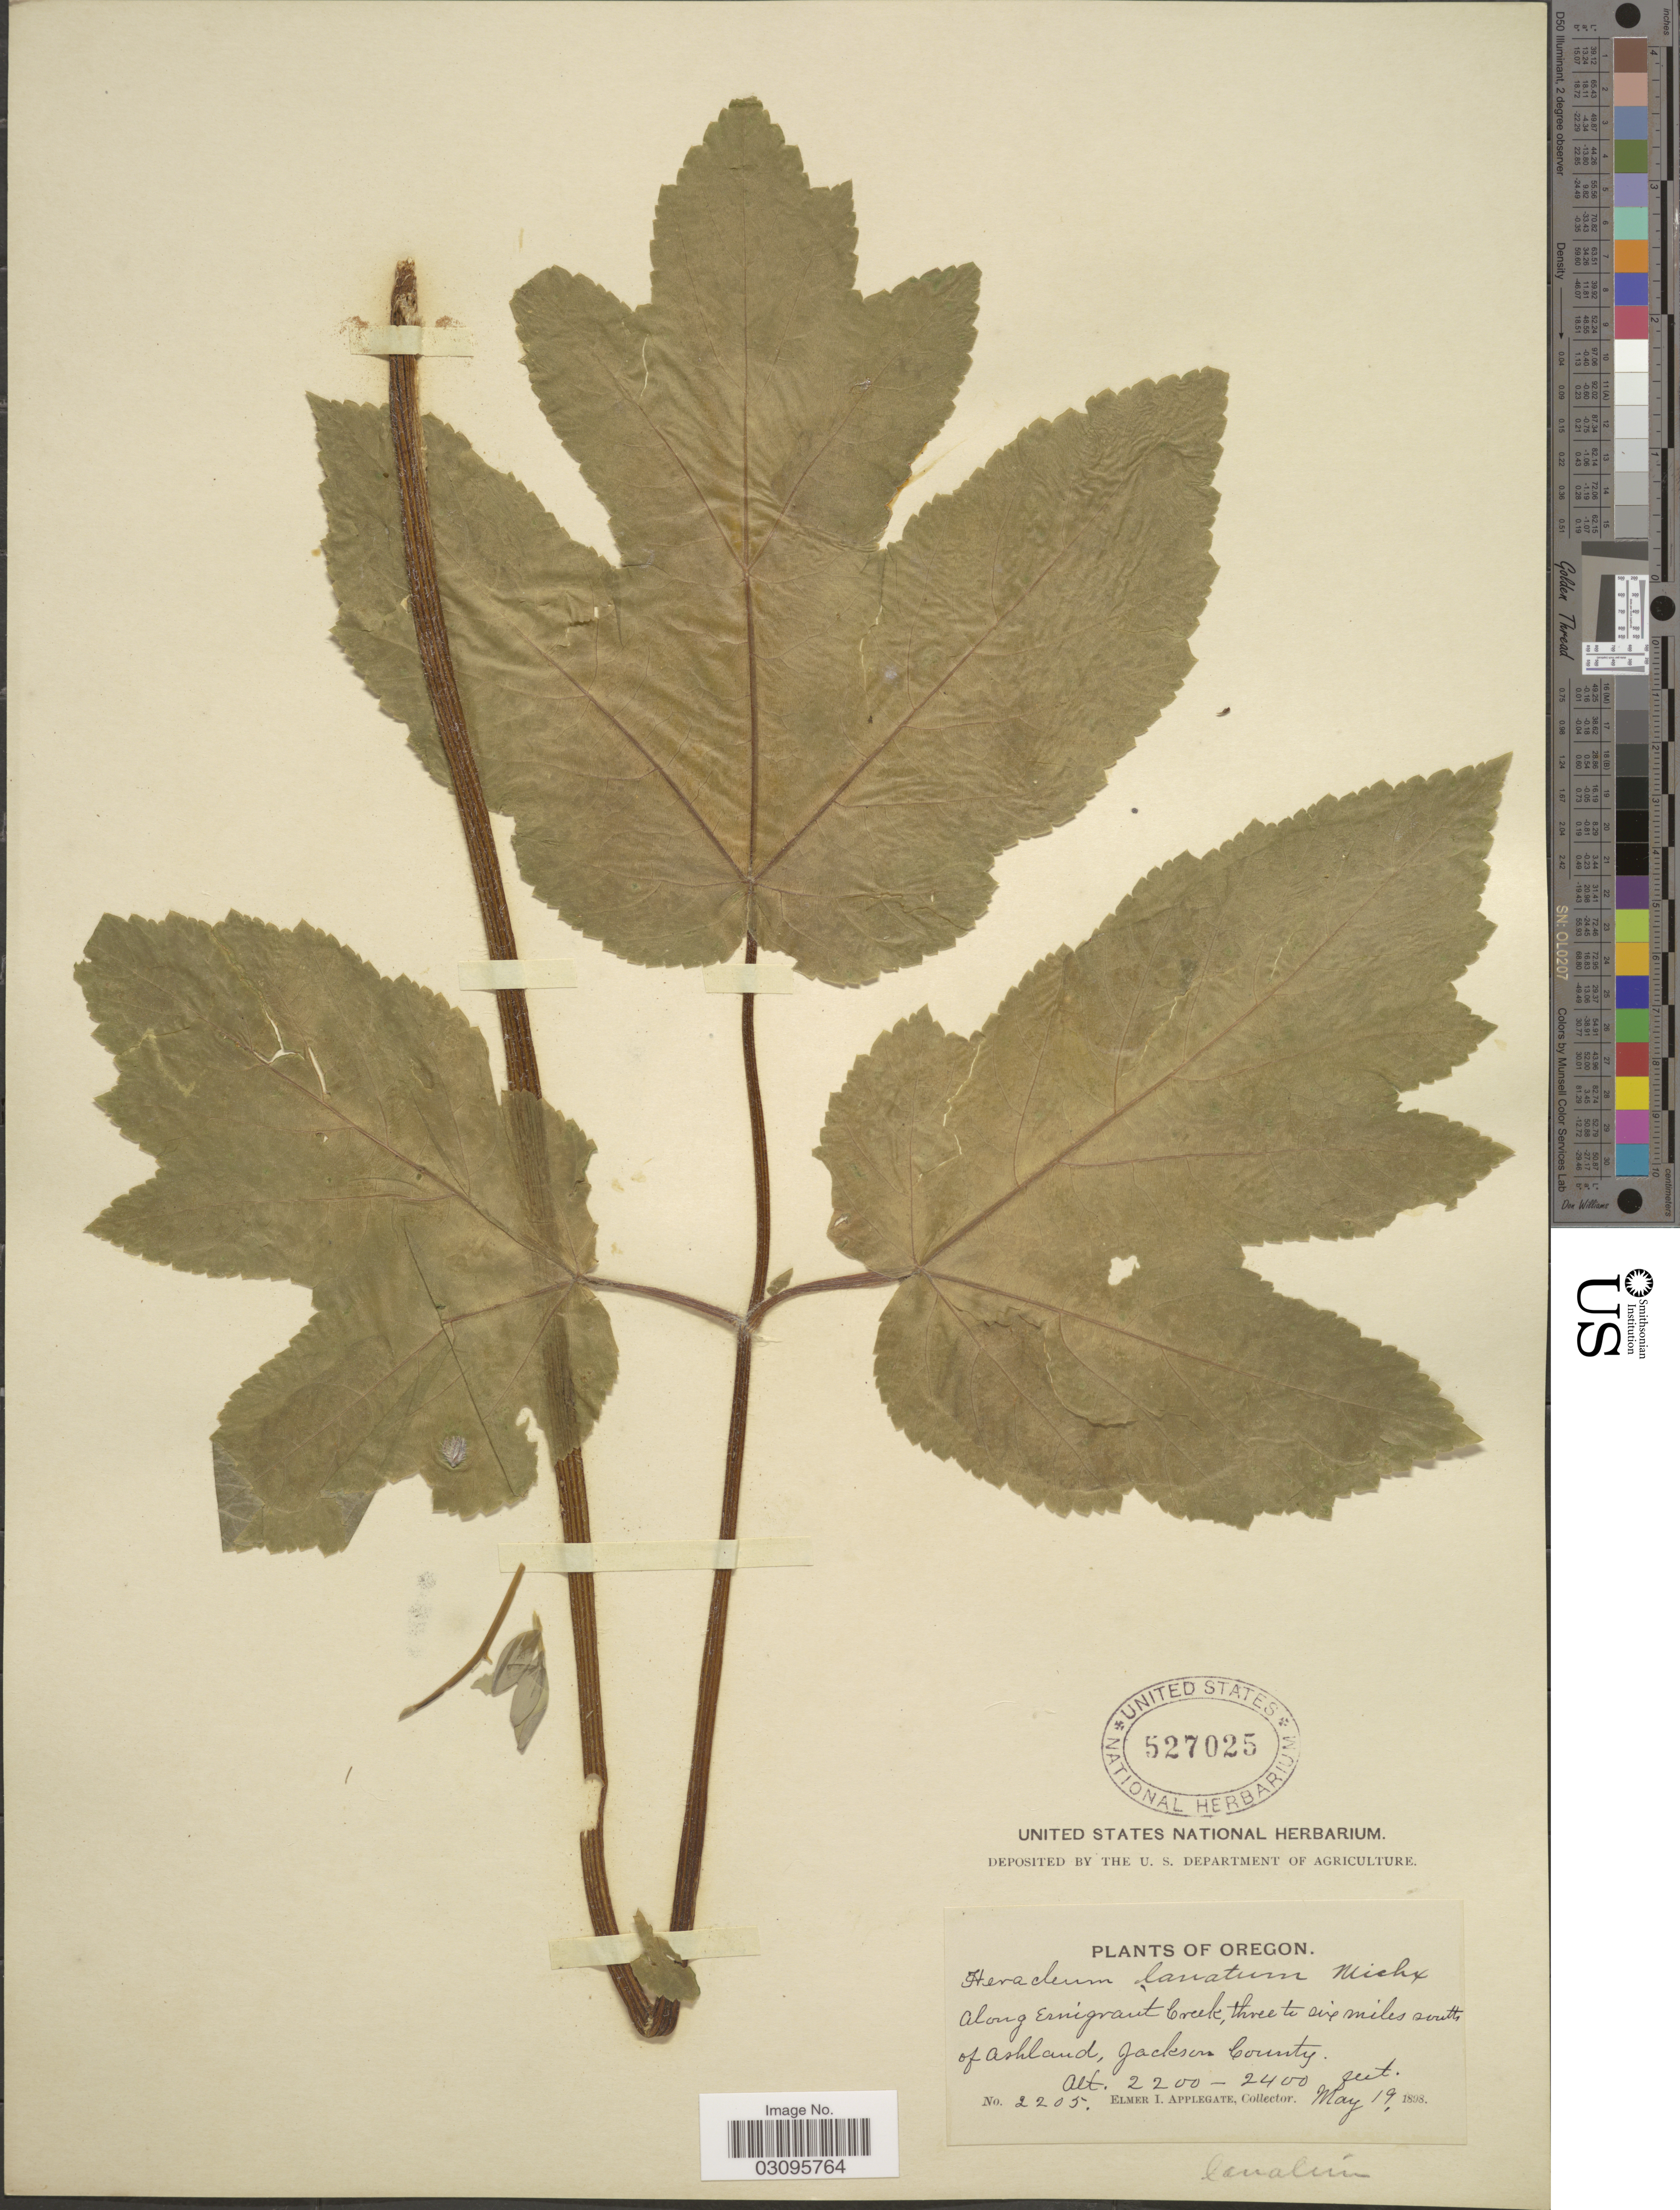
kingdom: Plantae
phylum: Tracheophyta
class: Magnoliopsida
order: Apiales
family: Apiaceae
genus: Heracleum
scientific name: Heracleum lanatum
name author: Michx.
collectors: E. I. Applegate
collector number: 2205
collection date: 1898-05-19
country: United States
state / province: Oregon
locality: Along Emigrant Creek, three to six miles south of Ashland, Jackson County.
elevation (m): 671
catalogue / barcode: US 527025